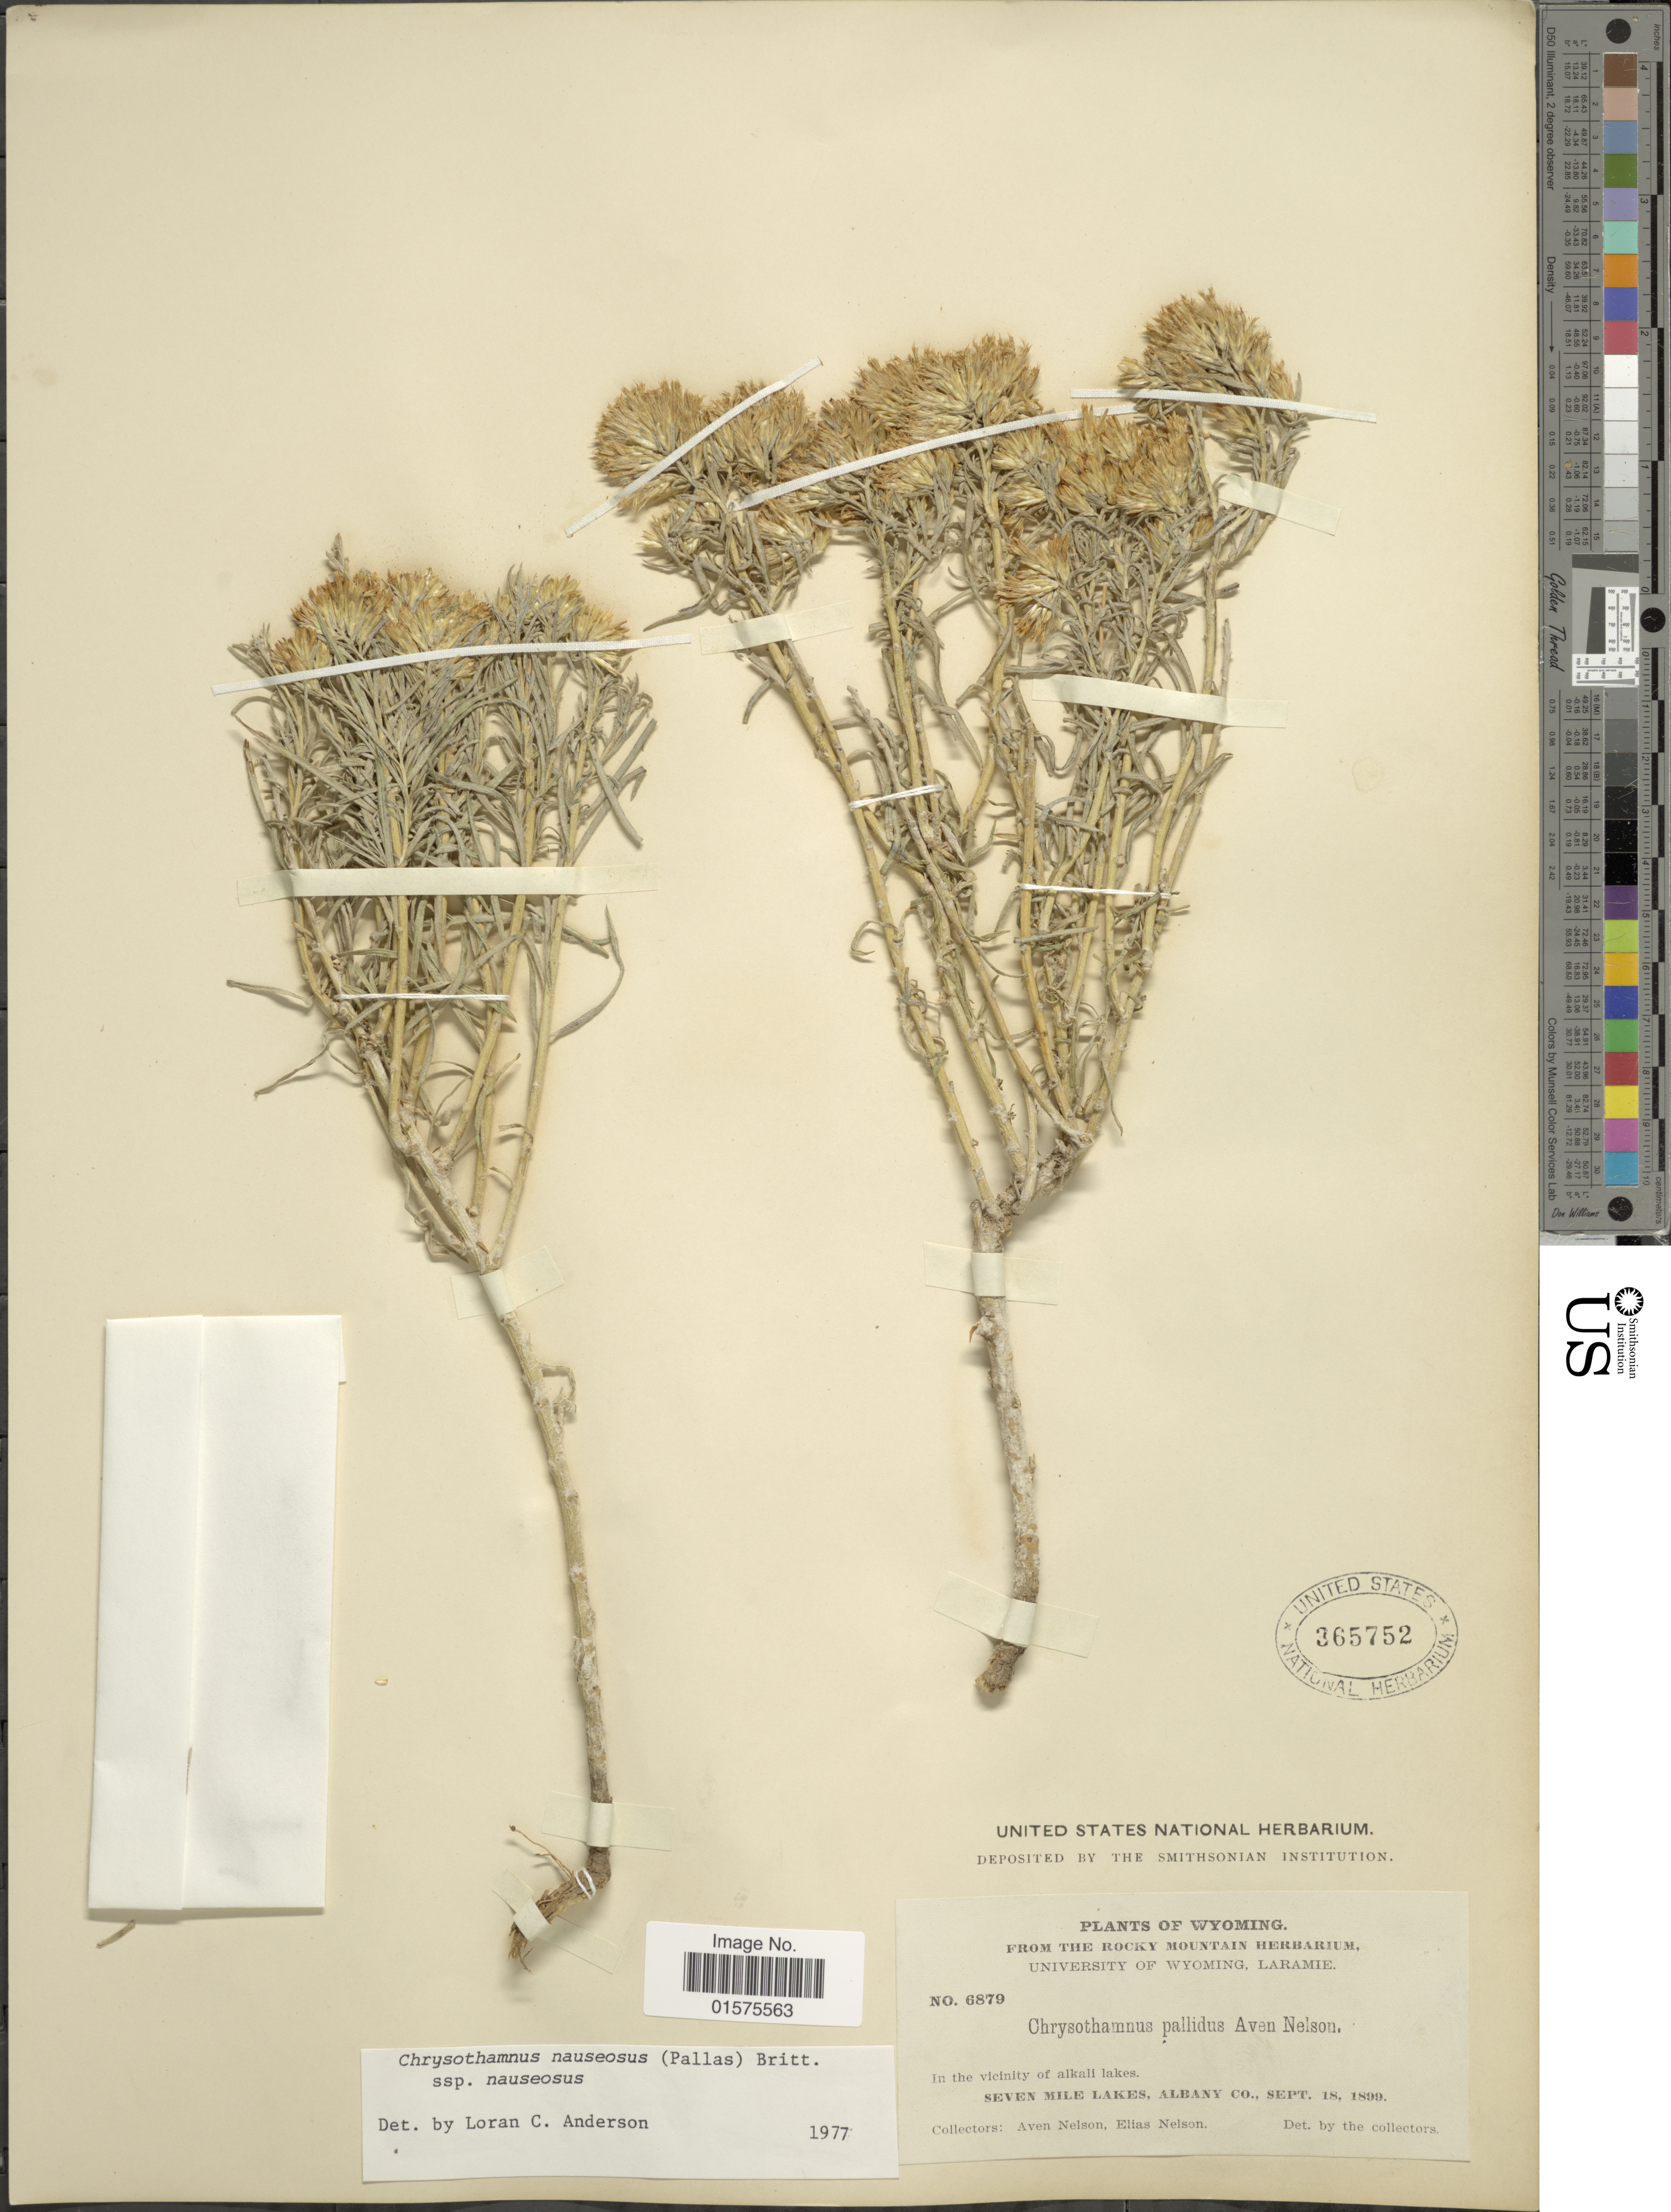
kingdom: Plantae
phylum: Tracheophyta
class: Magnoliopsida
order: Asterales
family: Asteraceae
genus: Ericameria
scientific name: Ericameria nauseosa var. nauseosa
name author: (Pall. ex Pursh) G.L. Nesom & G.I. Baird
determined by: Urbatsch, Lowell E., Curator (LSU), Louisiana State University (UNITED STATES)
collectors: A. Nelson & E. Nelson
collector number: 6879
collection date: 1899-09-18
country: United States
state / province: Wyoming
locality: Seven Mile Lakes, Albany Co.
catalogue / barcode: US 365752